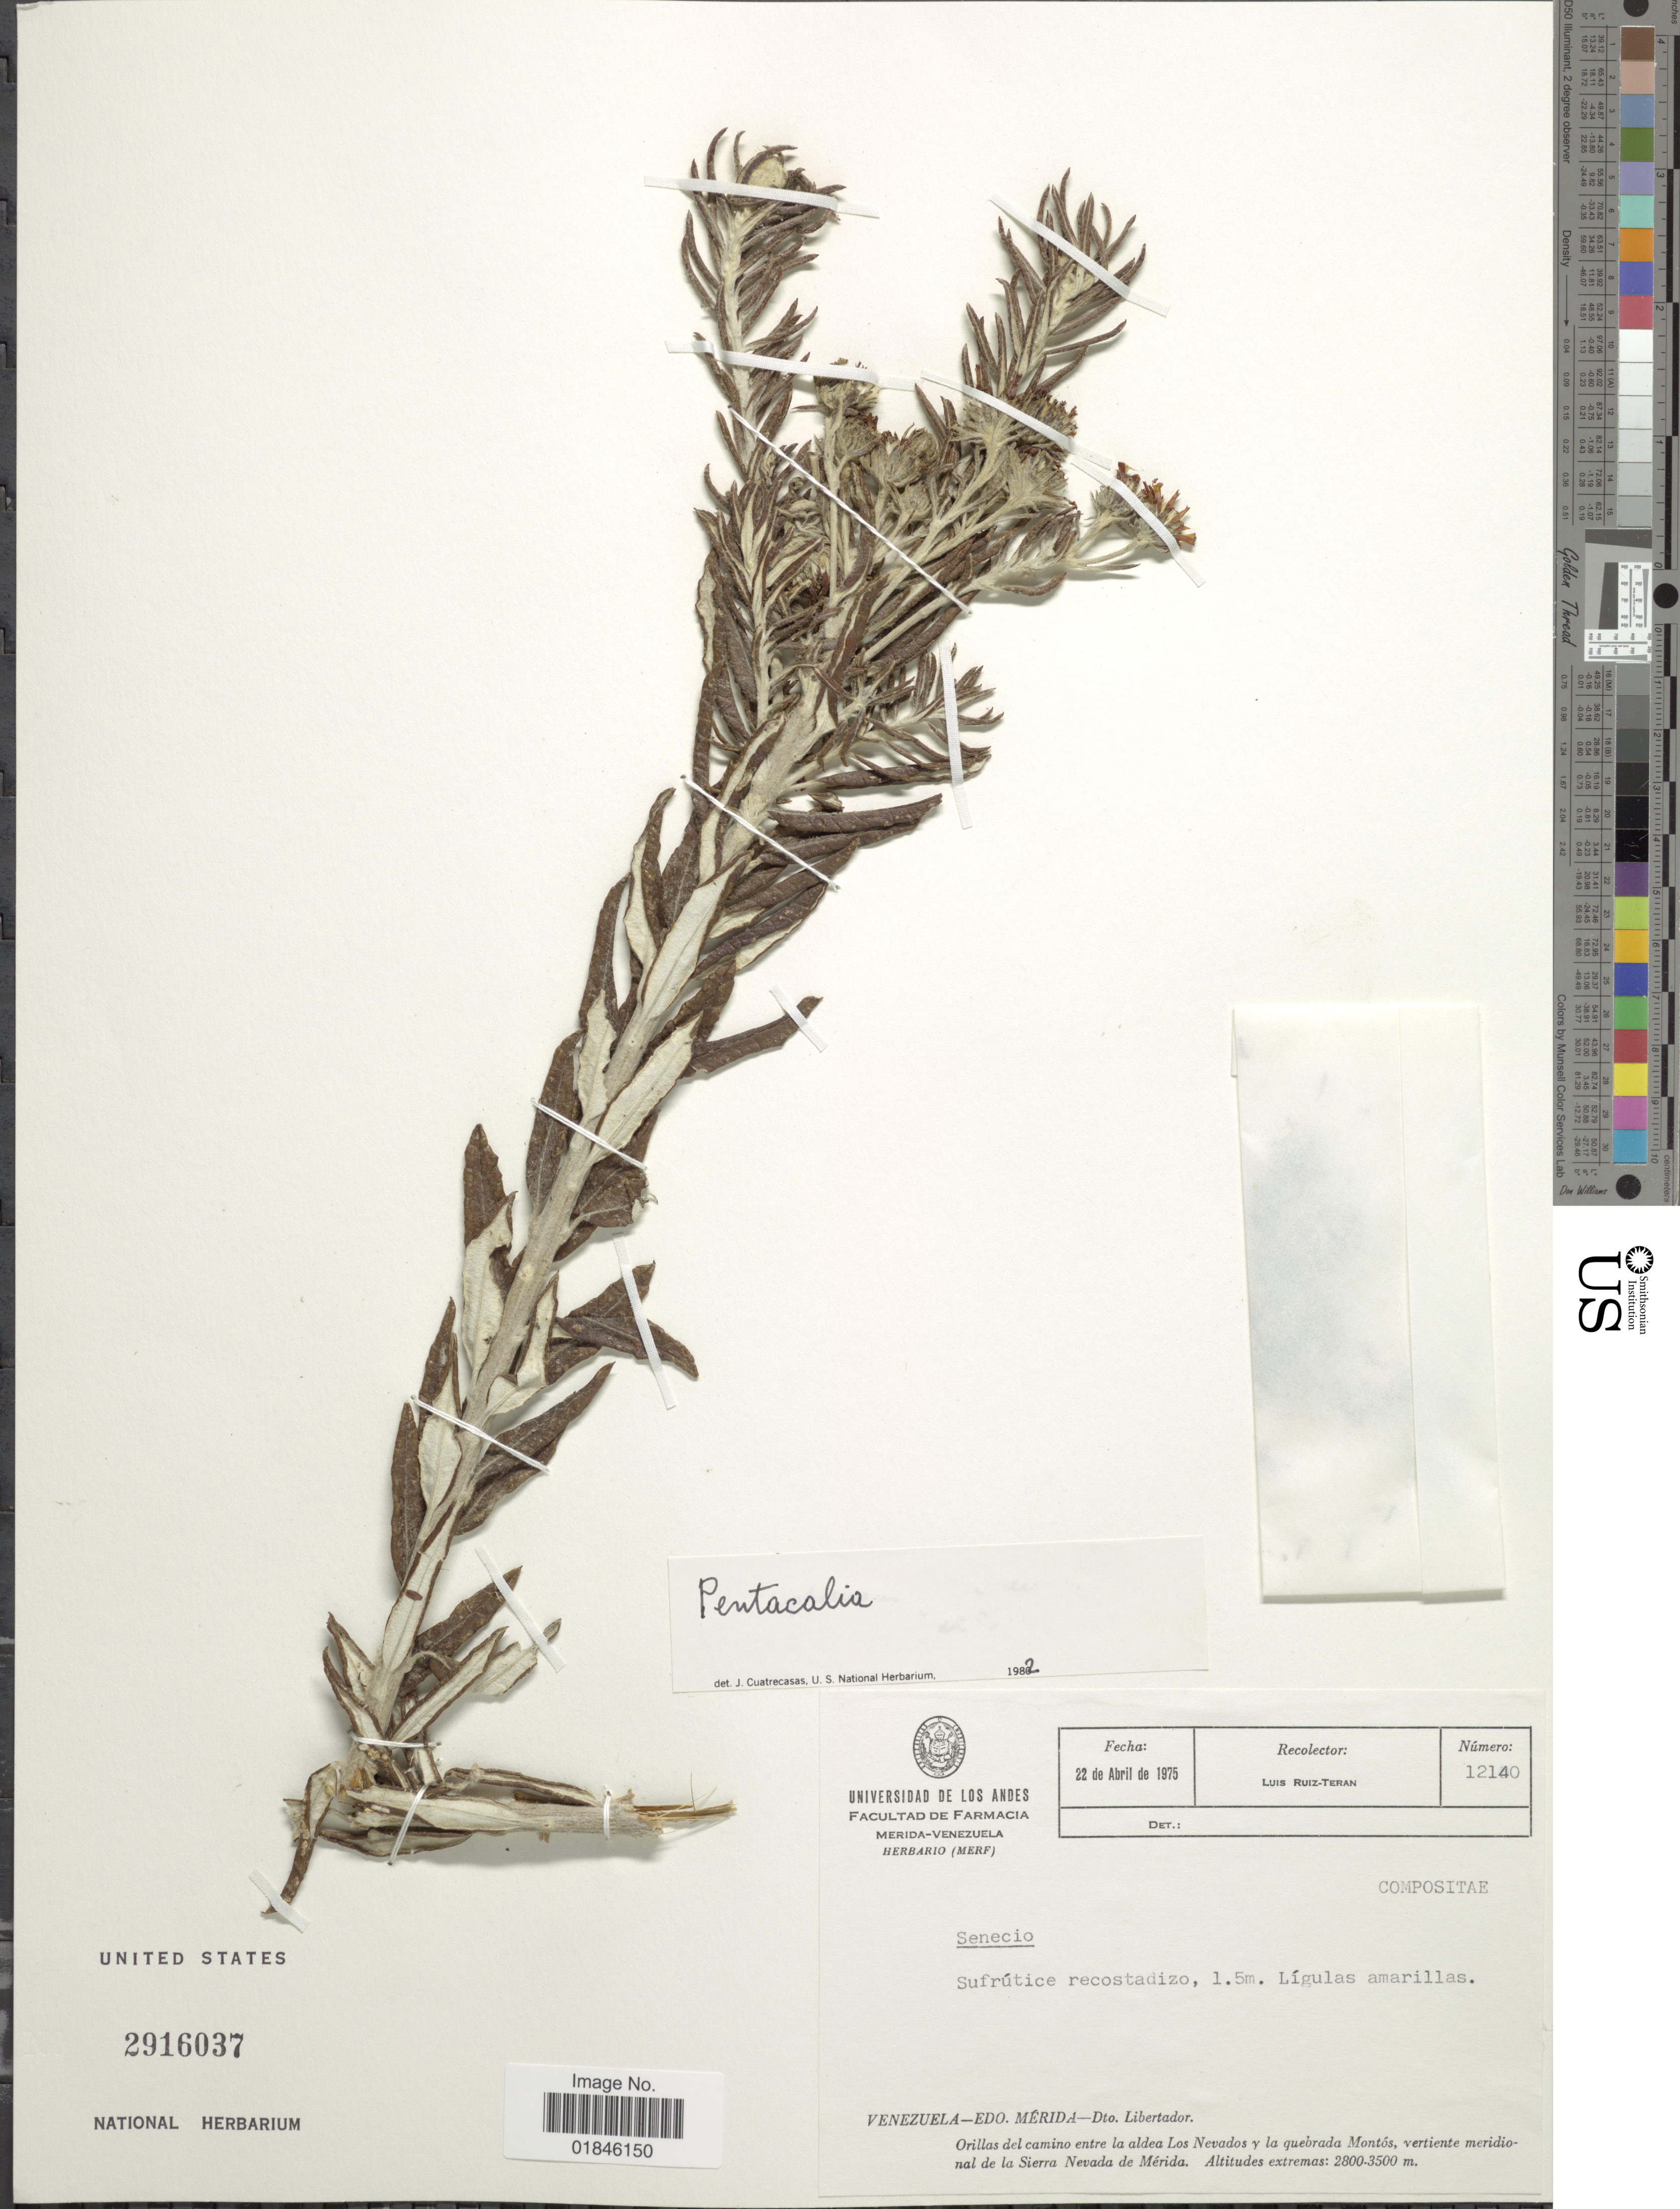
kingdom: Plantae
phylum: Tracheophyta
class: Magnoliopsida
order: Asterales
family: Asteraceae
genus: Pentacalia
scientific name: Pentacalia sp.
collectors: L. Teran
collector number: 12140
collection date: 1975-04-22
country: Venezuela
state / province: Mérida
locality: Venezuela - Edo. Mérida - Dto. Libertad. Orillas del camino entre la aldea Los Nevados y la quebrada Montós, vertiente meridional de la Sierra Nevada de Mérida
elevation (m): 2800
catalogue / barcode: US 2916037